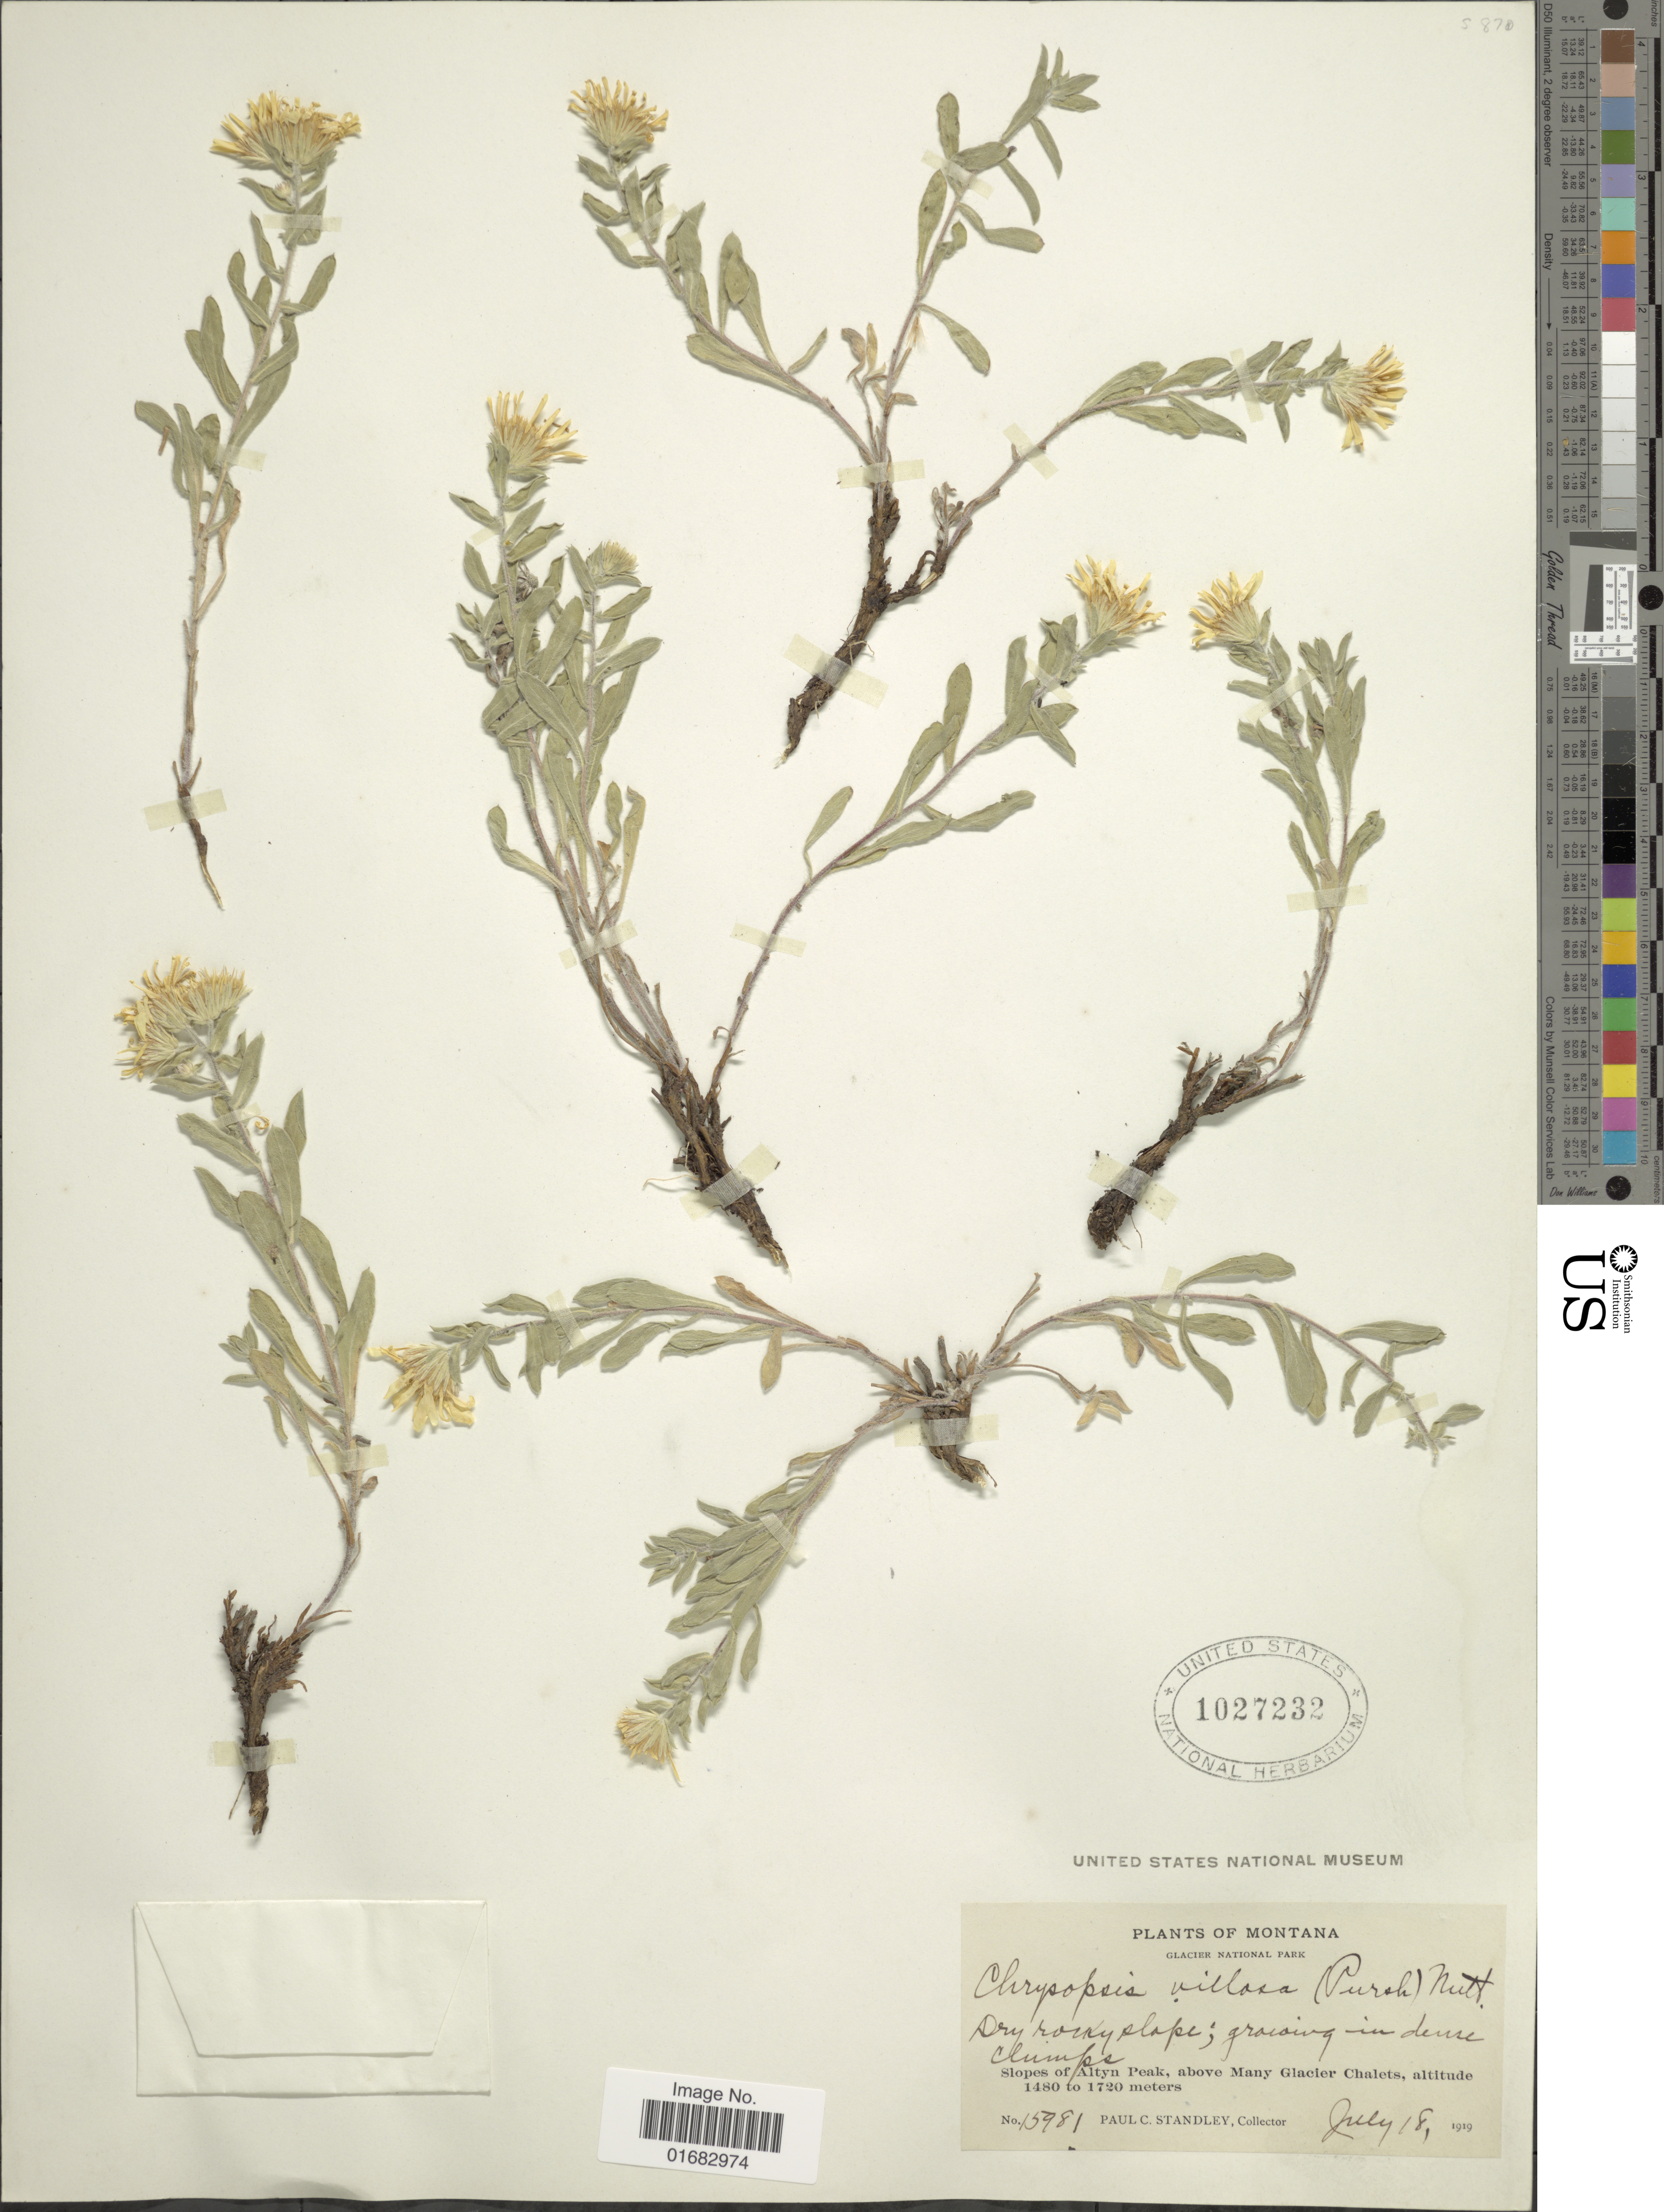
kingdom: Plantae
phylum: Tracheophyta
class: Magnoliopsida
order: Asterales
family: Asteraceae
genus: Heterotheca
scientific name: Heterotheca villosa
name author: (Pursh) Shinners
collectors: P. C. Standley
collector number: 15981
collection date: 1919-07-18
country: United States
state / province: Montana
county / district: Glacier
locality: Glacier National Park, Dry rocky slope; growing in dense clumps, Slopes of Altyn Peak, above Many Glacier Chalets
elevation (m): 1480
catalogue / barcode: US 1027232